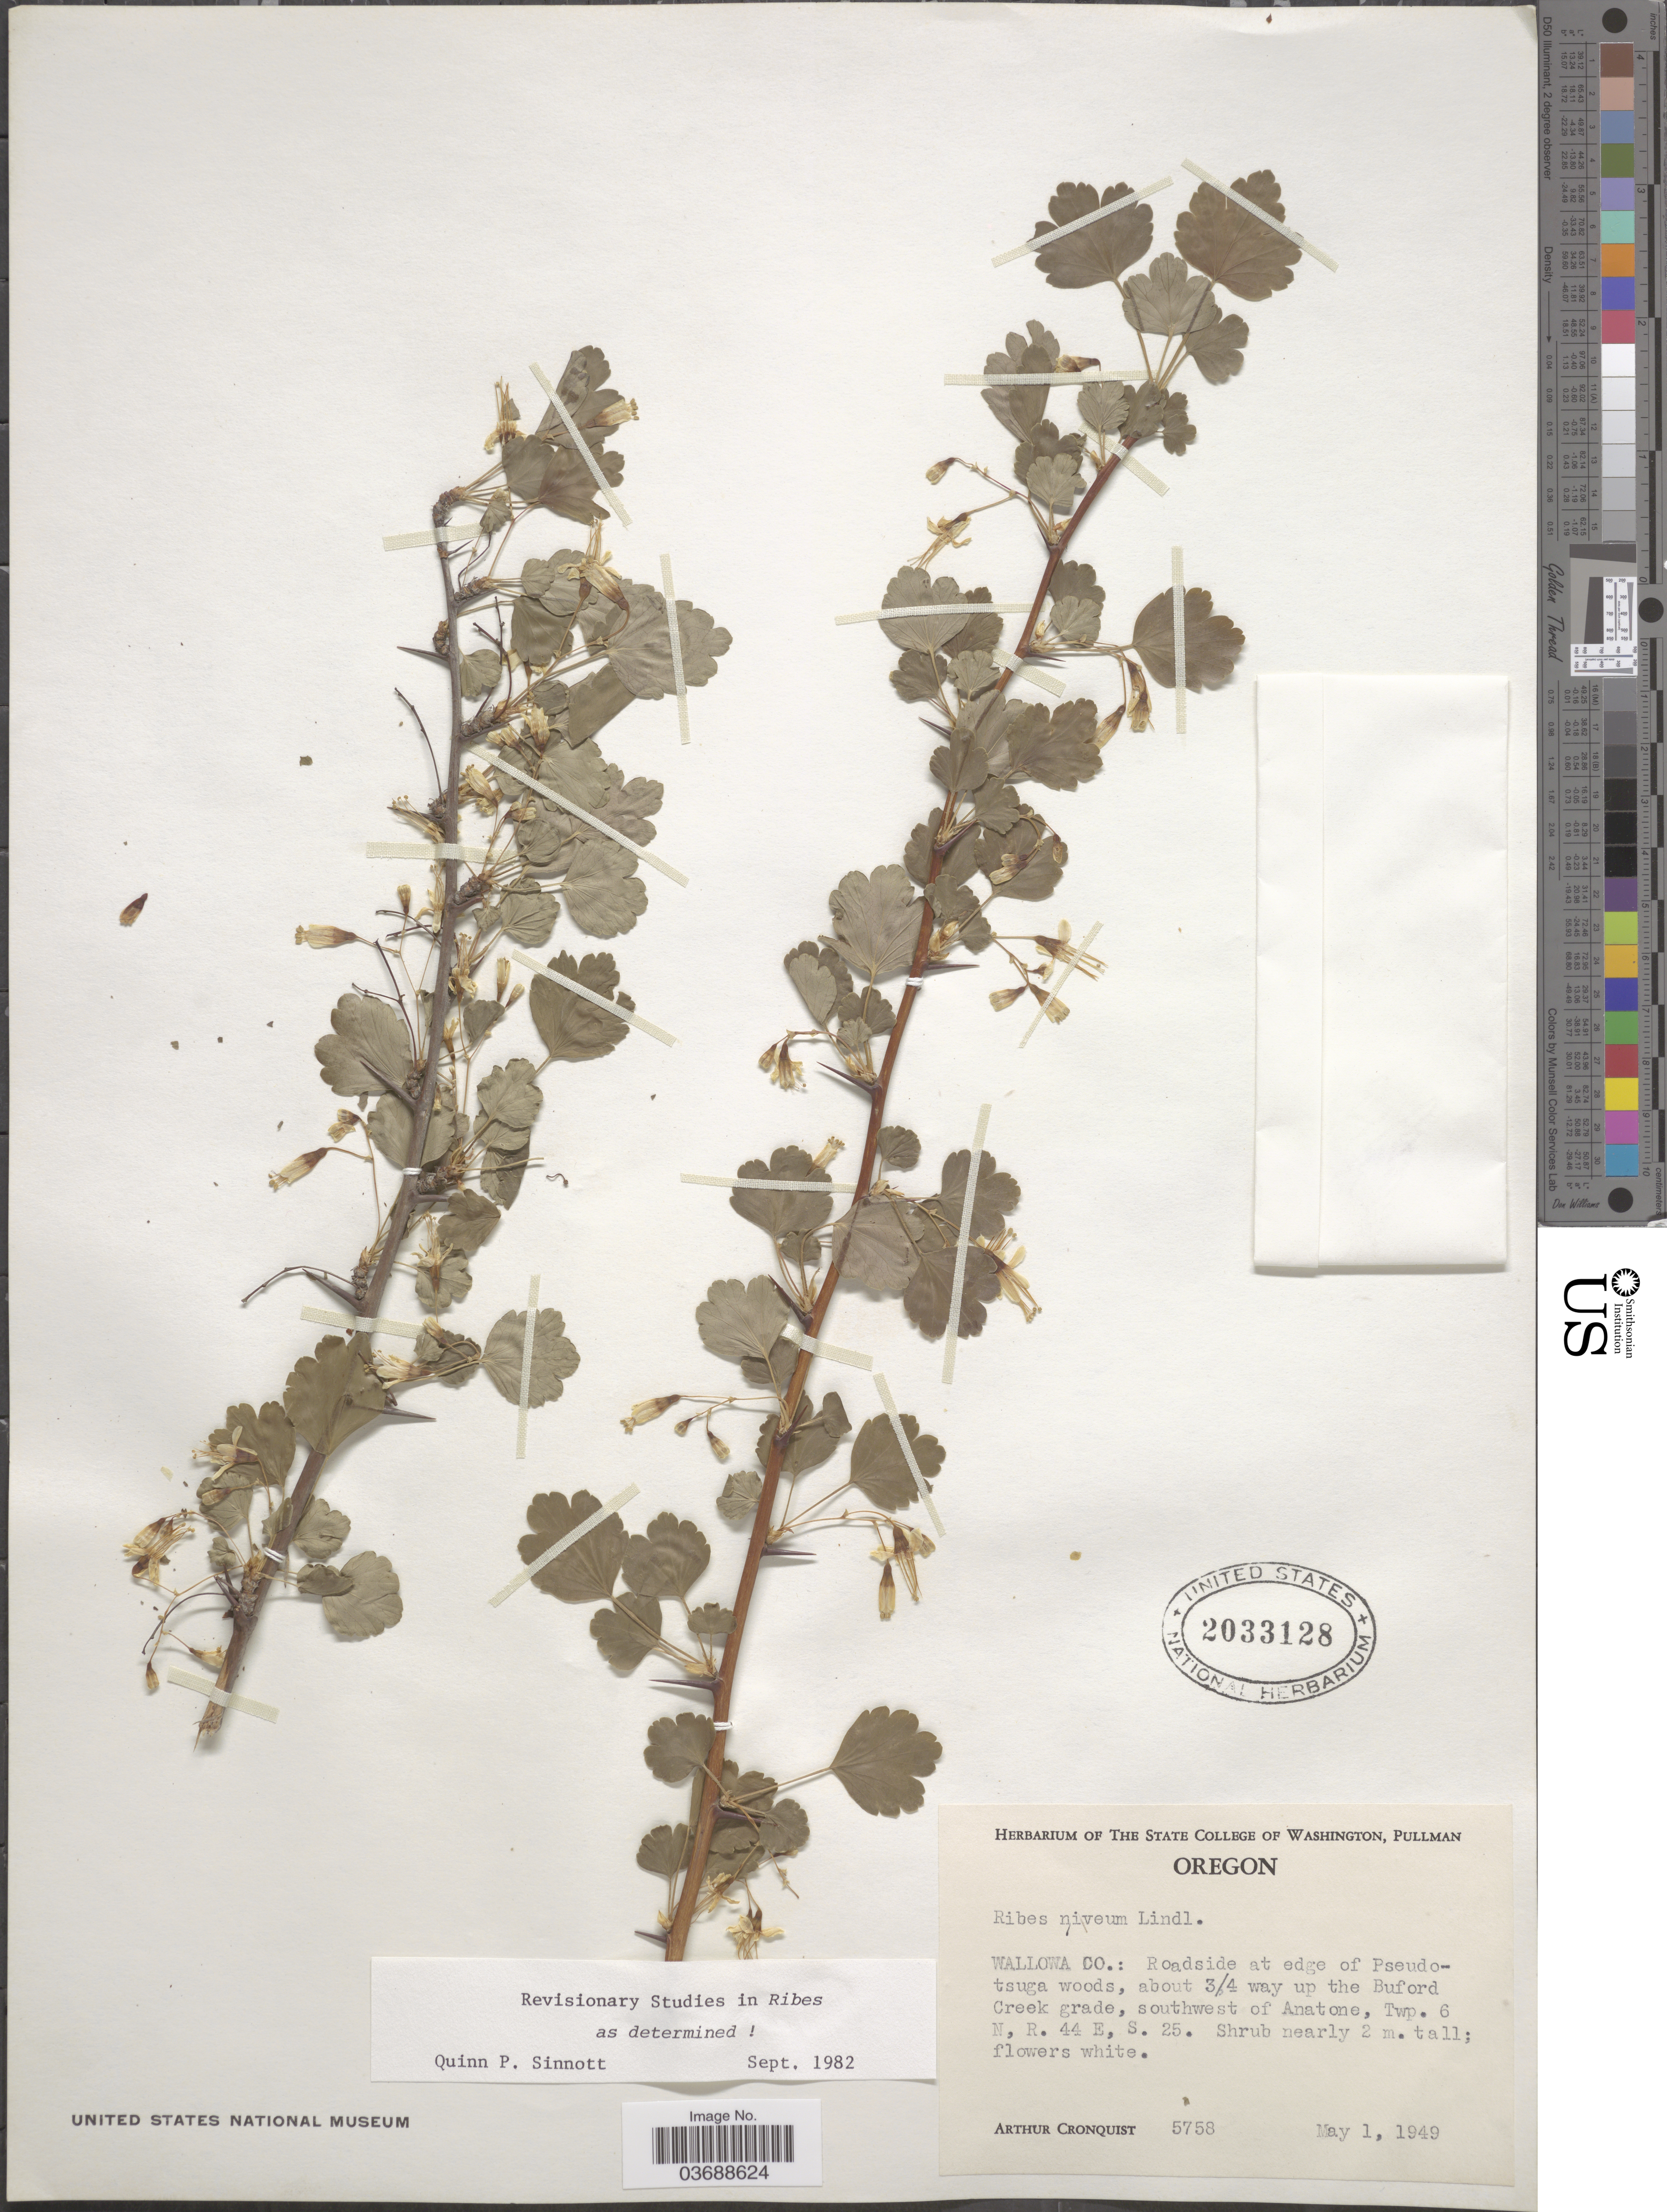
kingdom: Plantae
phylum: Tracheophyta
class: Magnoliopsida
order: Saxifragales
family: Grossulariaceae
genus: Ribes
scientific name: Ribes niveum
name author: Lindl.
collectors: A. J. Cronquist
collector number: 5758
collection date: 1949-05-01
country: United States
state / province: Oregon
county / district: Wallowa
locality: Wallowa Co.: Roadside at edge of Pseudotsuga woods, about 3/4 way up the Buford Creek grade, southwest of Anatone, Twp. 6 N, R. 44 E, S. 25.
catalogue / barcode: US 2033128